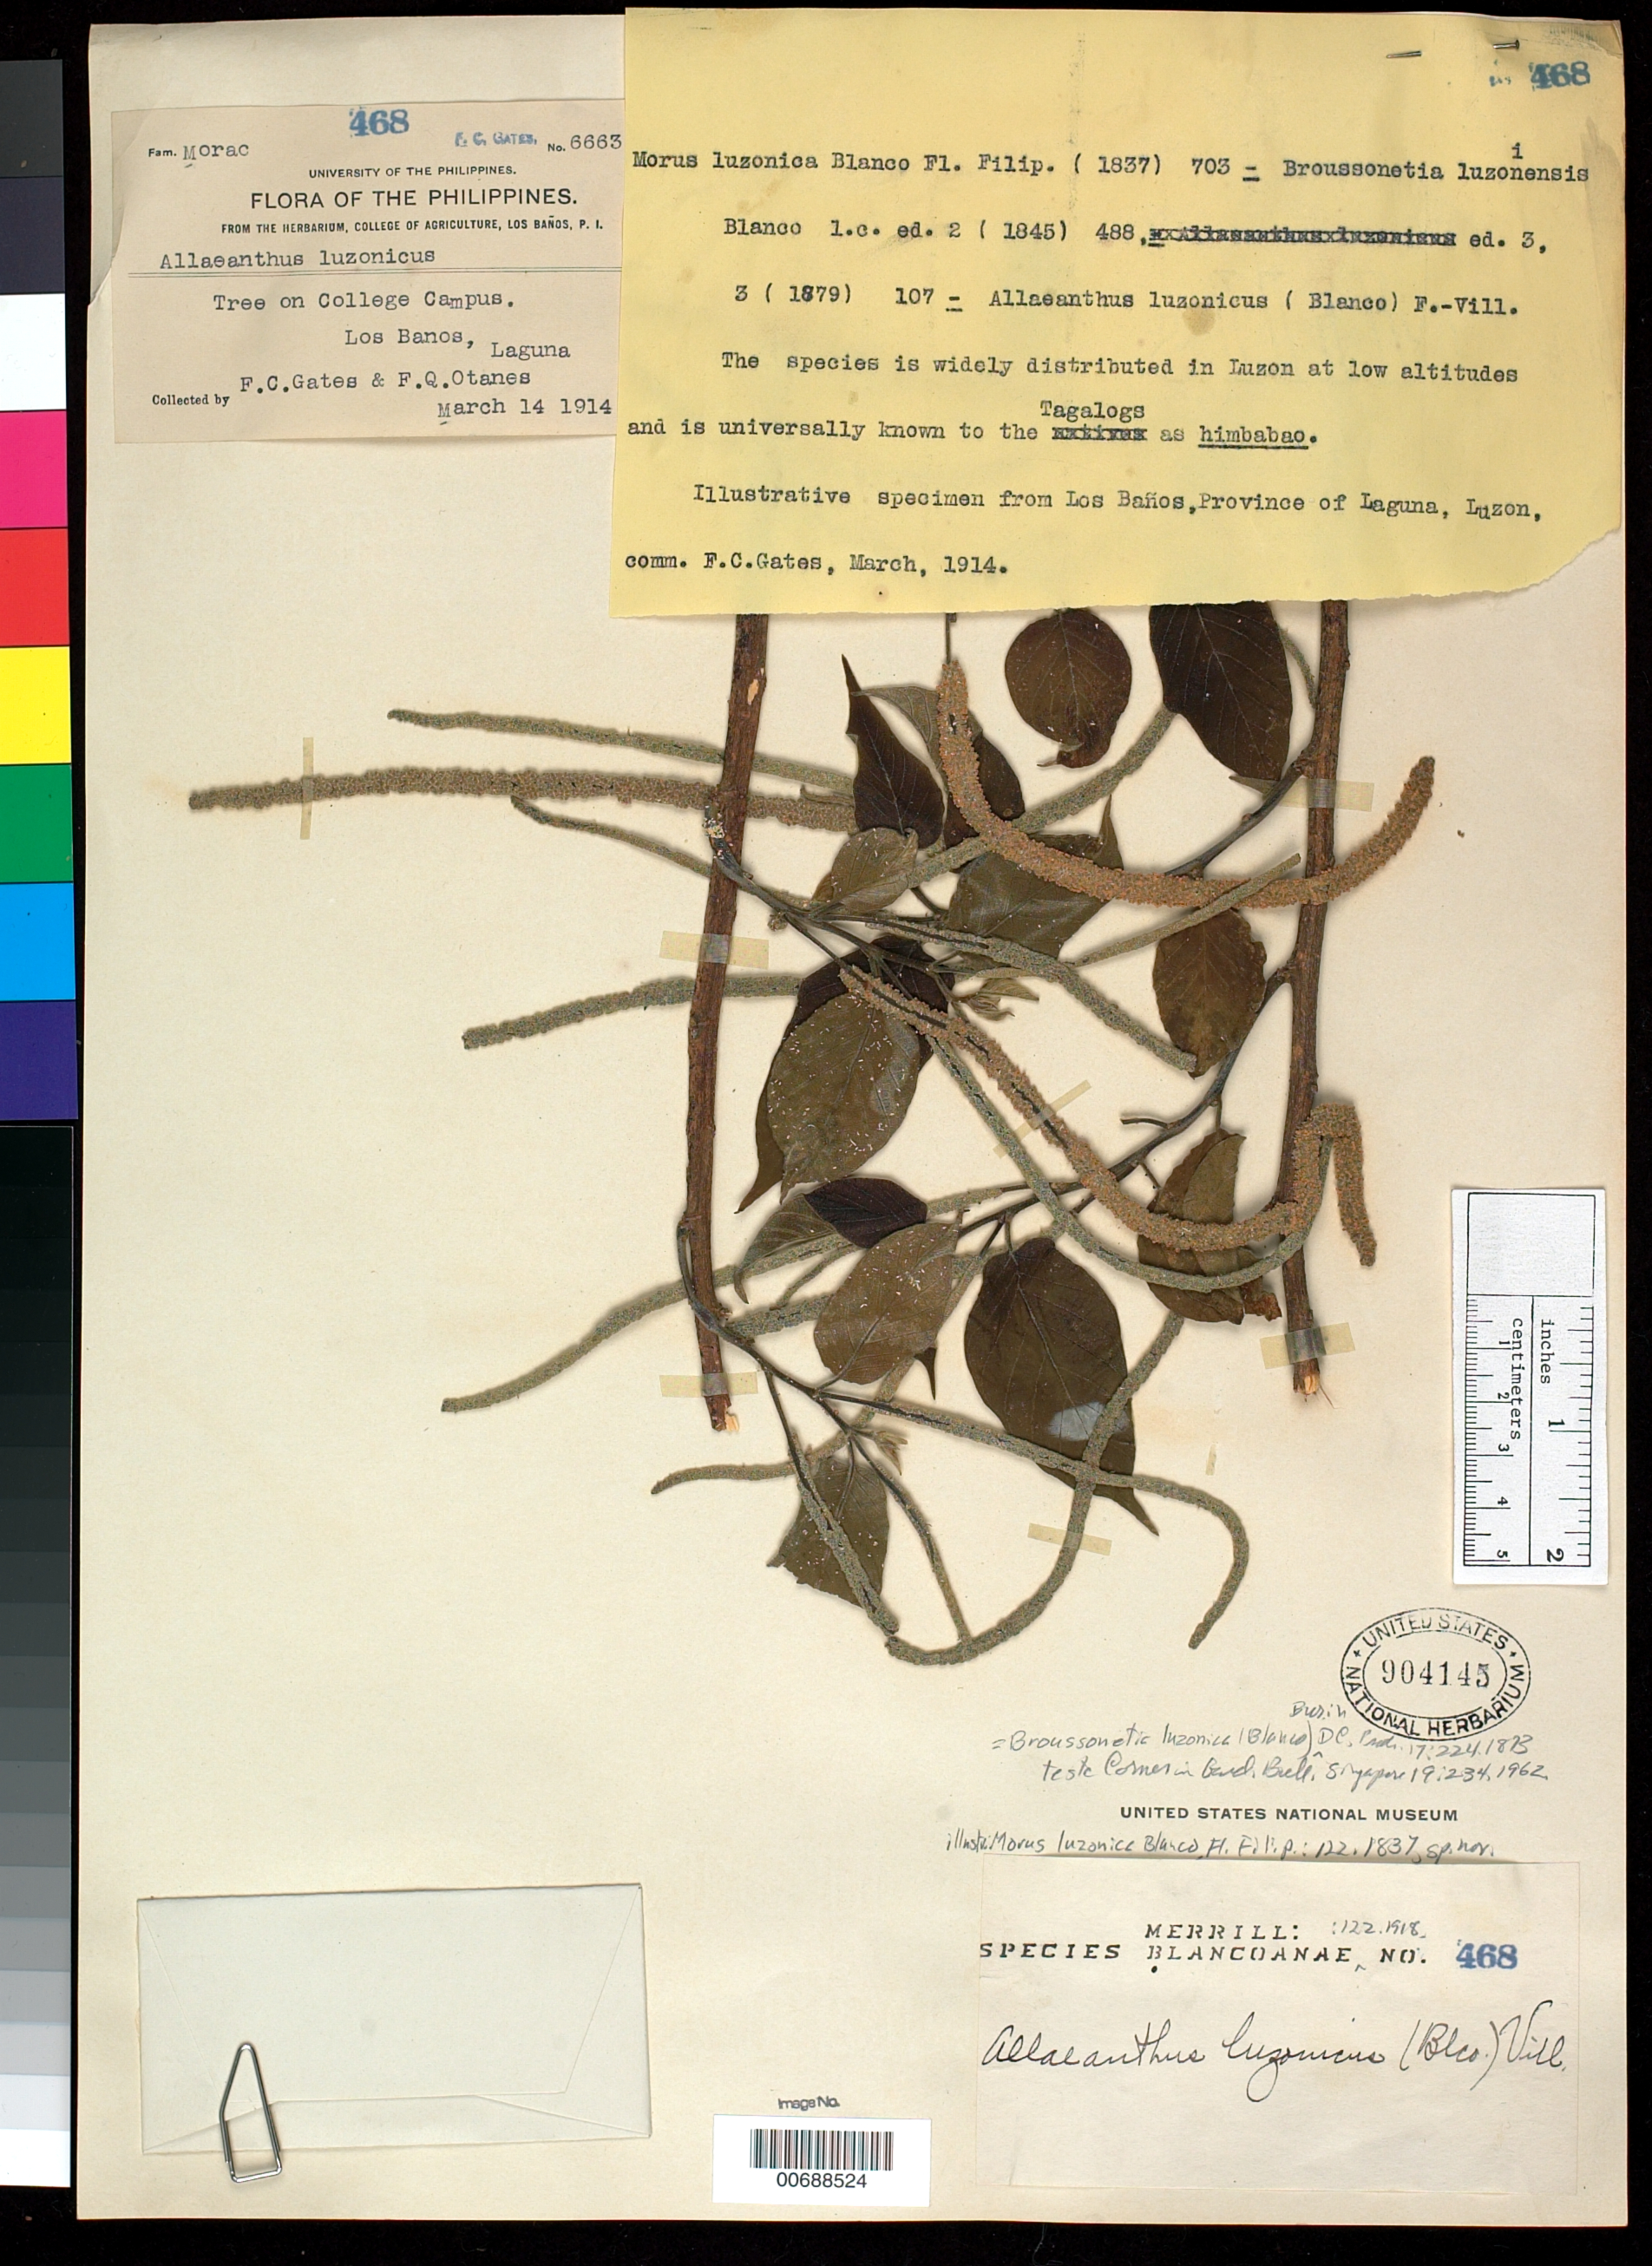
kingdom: Plantae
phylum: Tracheophyta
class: Magnoliopsida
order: Rosales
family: Moraceae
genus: Allaeanthus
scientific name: Allaeanthus luzonicus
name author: Fern.-Vill.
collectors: F. C. Gates & F. Otanes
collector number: Sp. Blancoan. 0468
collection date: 1914-03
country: Philippines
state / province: Calabarzon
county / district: Laguna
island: Luzon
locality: Los Baños campus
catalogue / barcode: US 904145